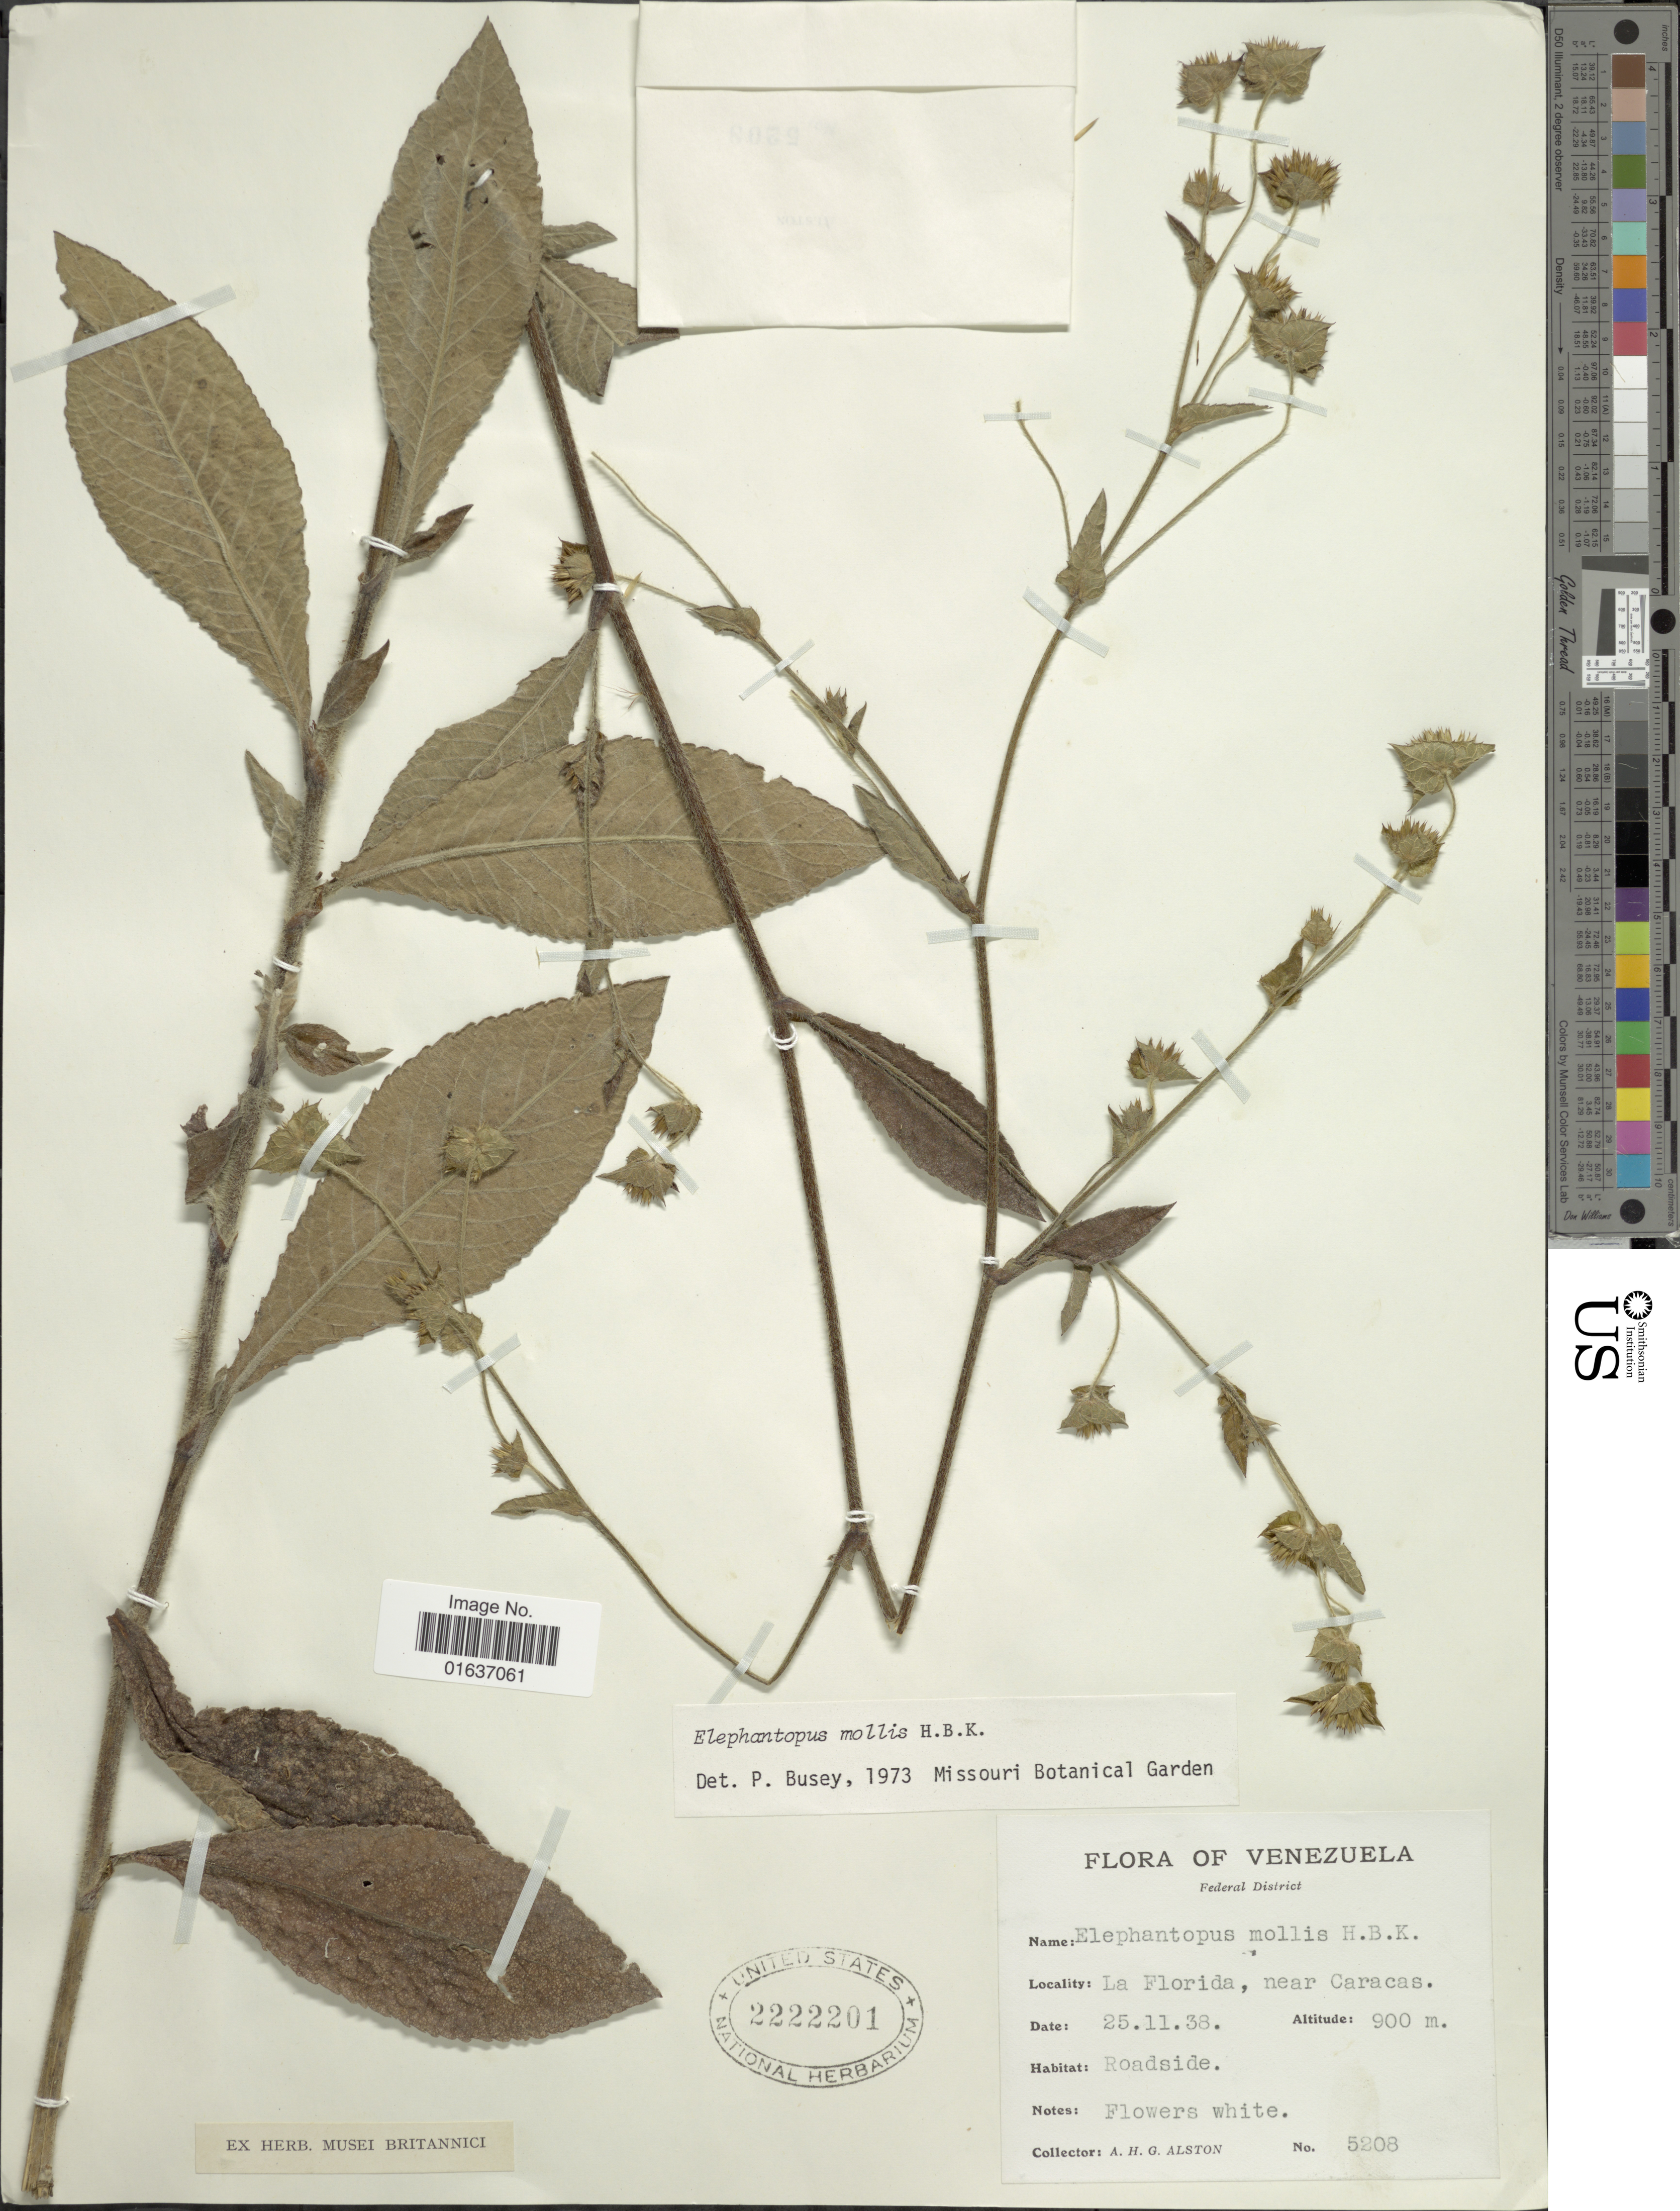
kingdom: Plantae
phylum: Tracheophyta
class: Magnoliopsida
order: Asterales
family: Asteraceae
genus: Elephantopus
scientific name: Elephantopus mollis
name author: Kunth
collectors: A. H. Alston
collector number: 5208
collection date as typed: Transcribed d/m/y: 25/11/38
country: Venezuela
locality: Federal District, La Florida, near Caracas, Roadside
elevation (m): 900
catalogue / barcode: US 2222201